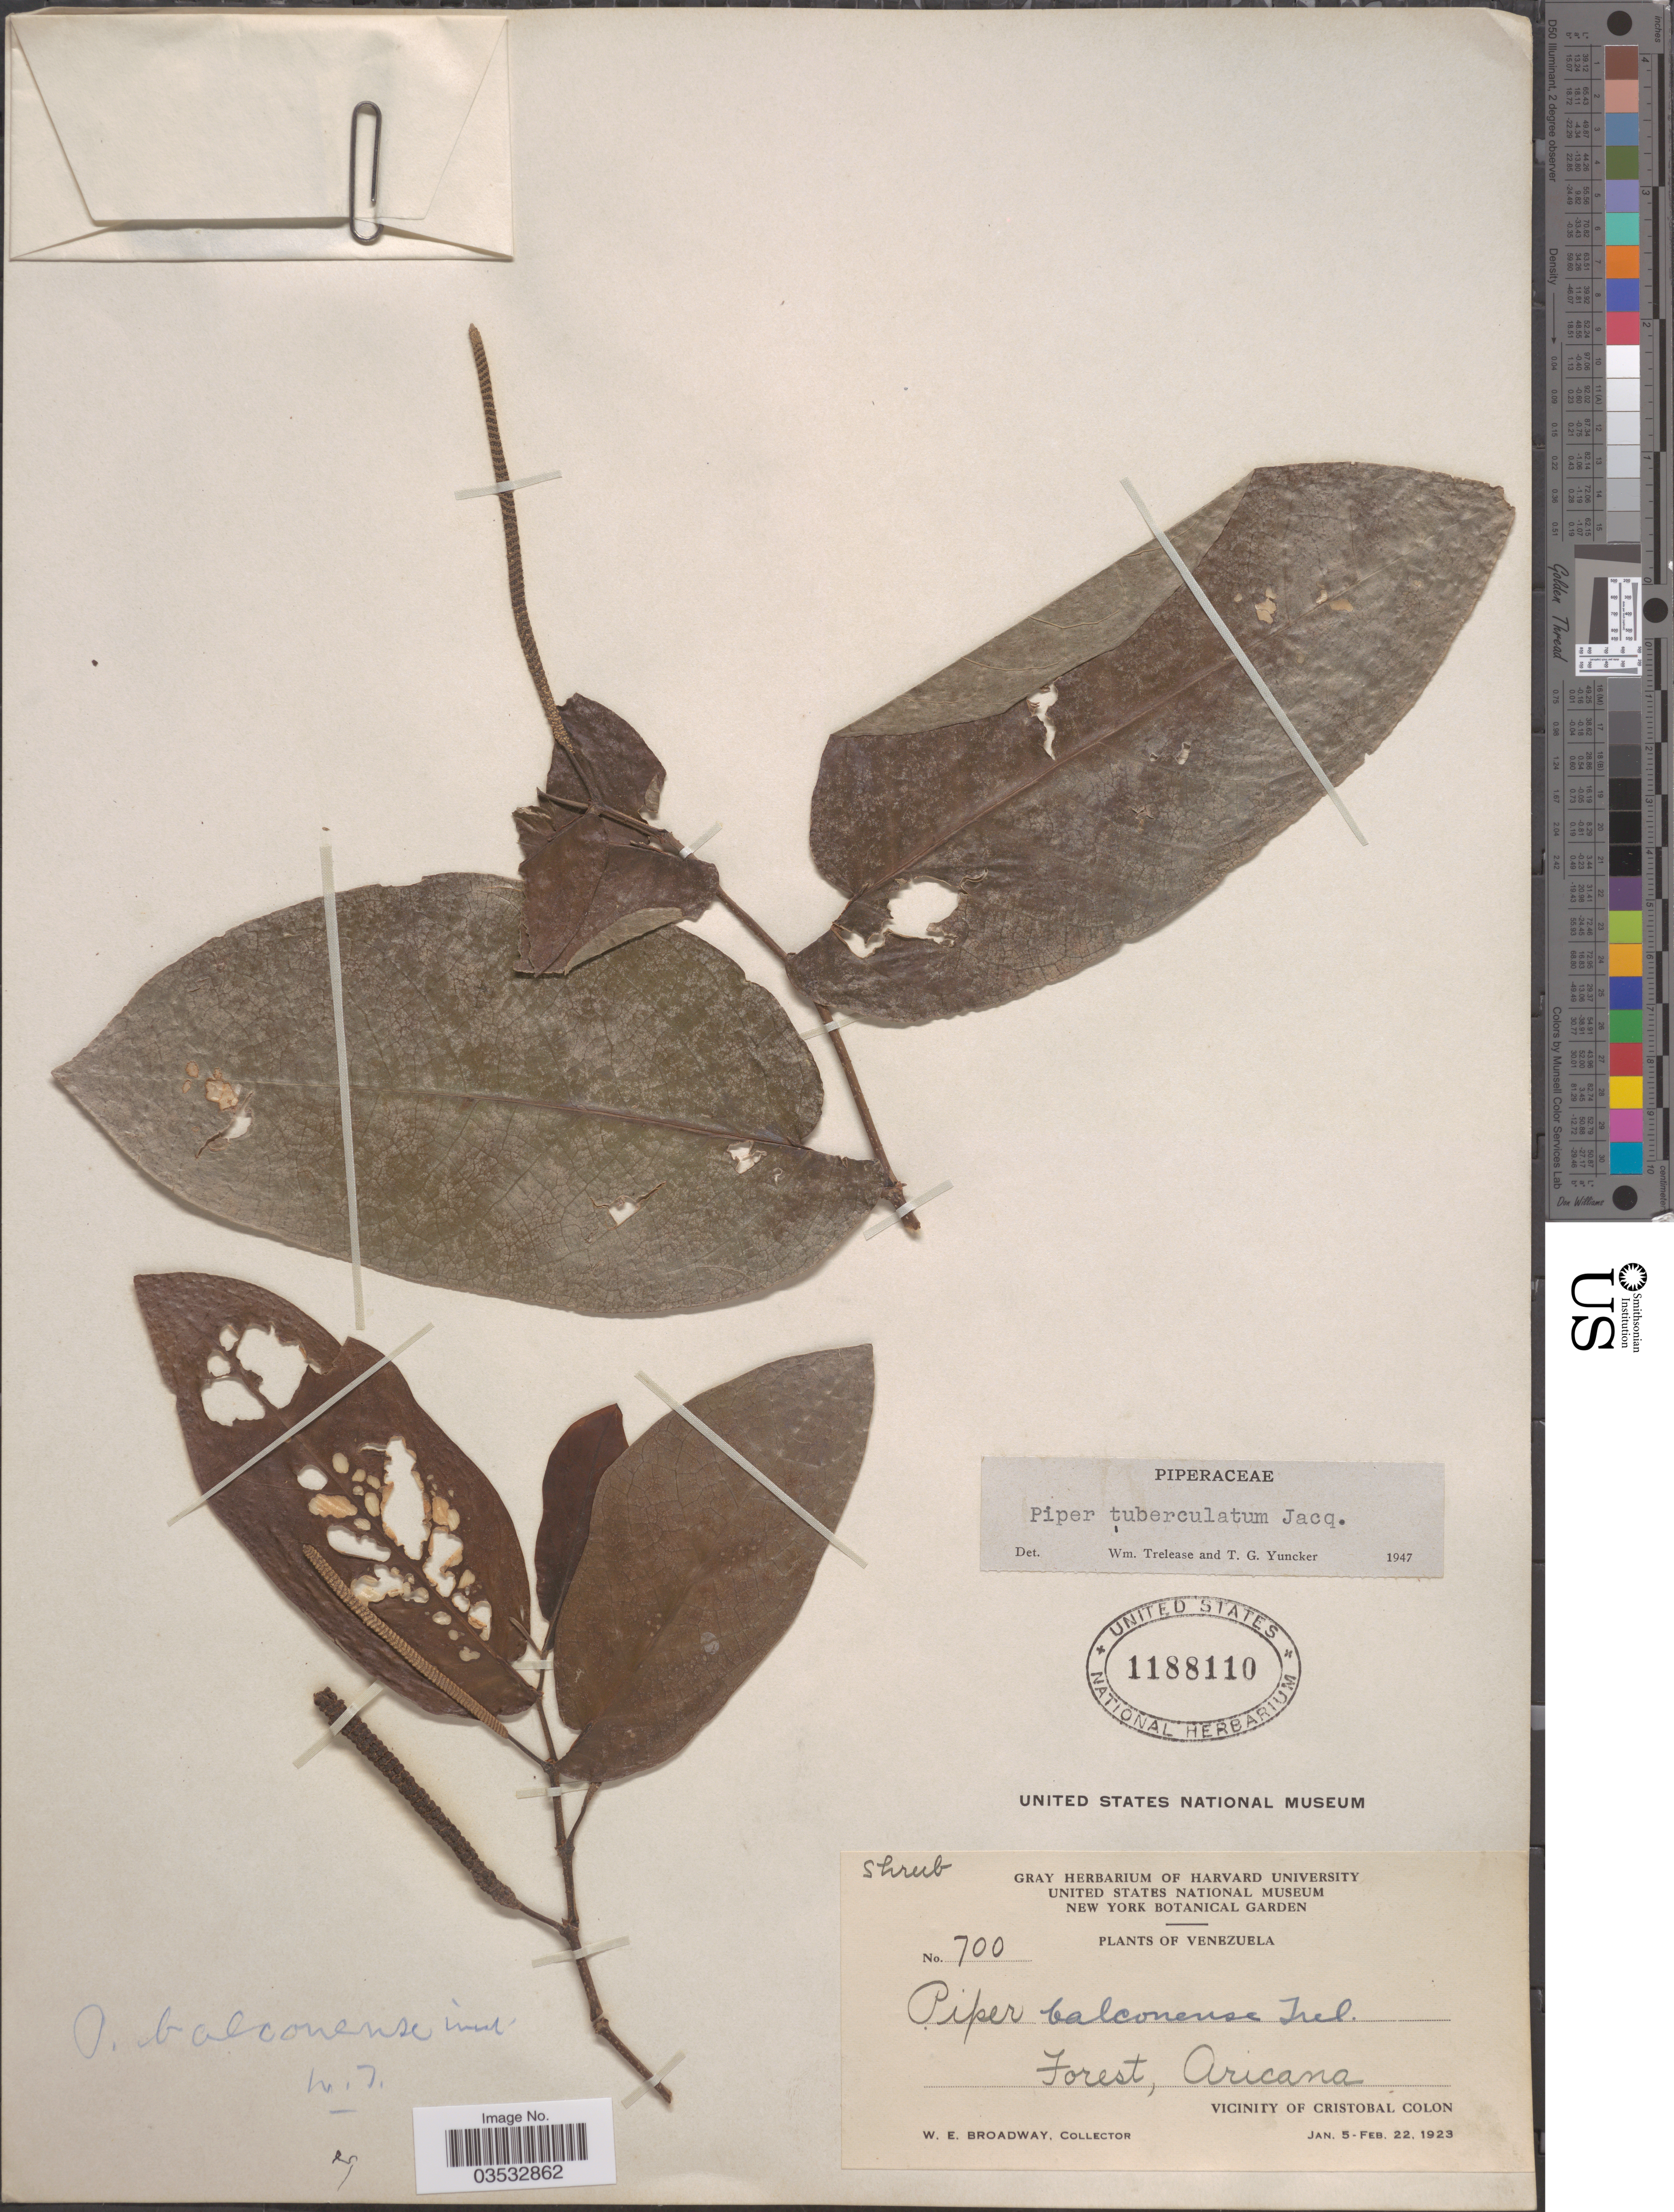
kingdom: Plantae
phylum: Tracheophyta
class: Magnoliopsida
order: Piperales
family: Piperaceae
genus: Piper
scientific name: Piper tuberculatum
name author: Jacq.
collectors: W. E. Broadway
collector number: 700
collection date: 1923-01-05/1923-02-22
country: Venezuela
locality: Forest, Aricana. Vicinity of Cristobal Colon.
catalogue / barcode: US 1188110